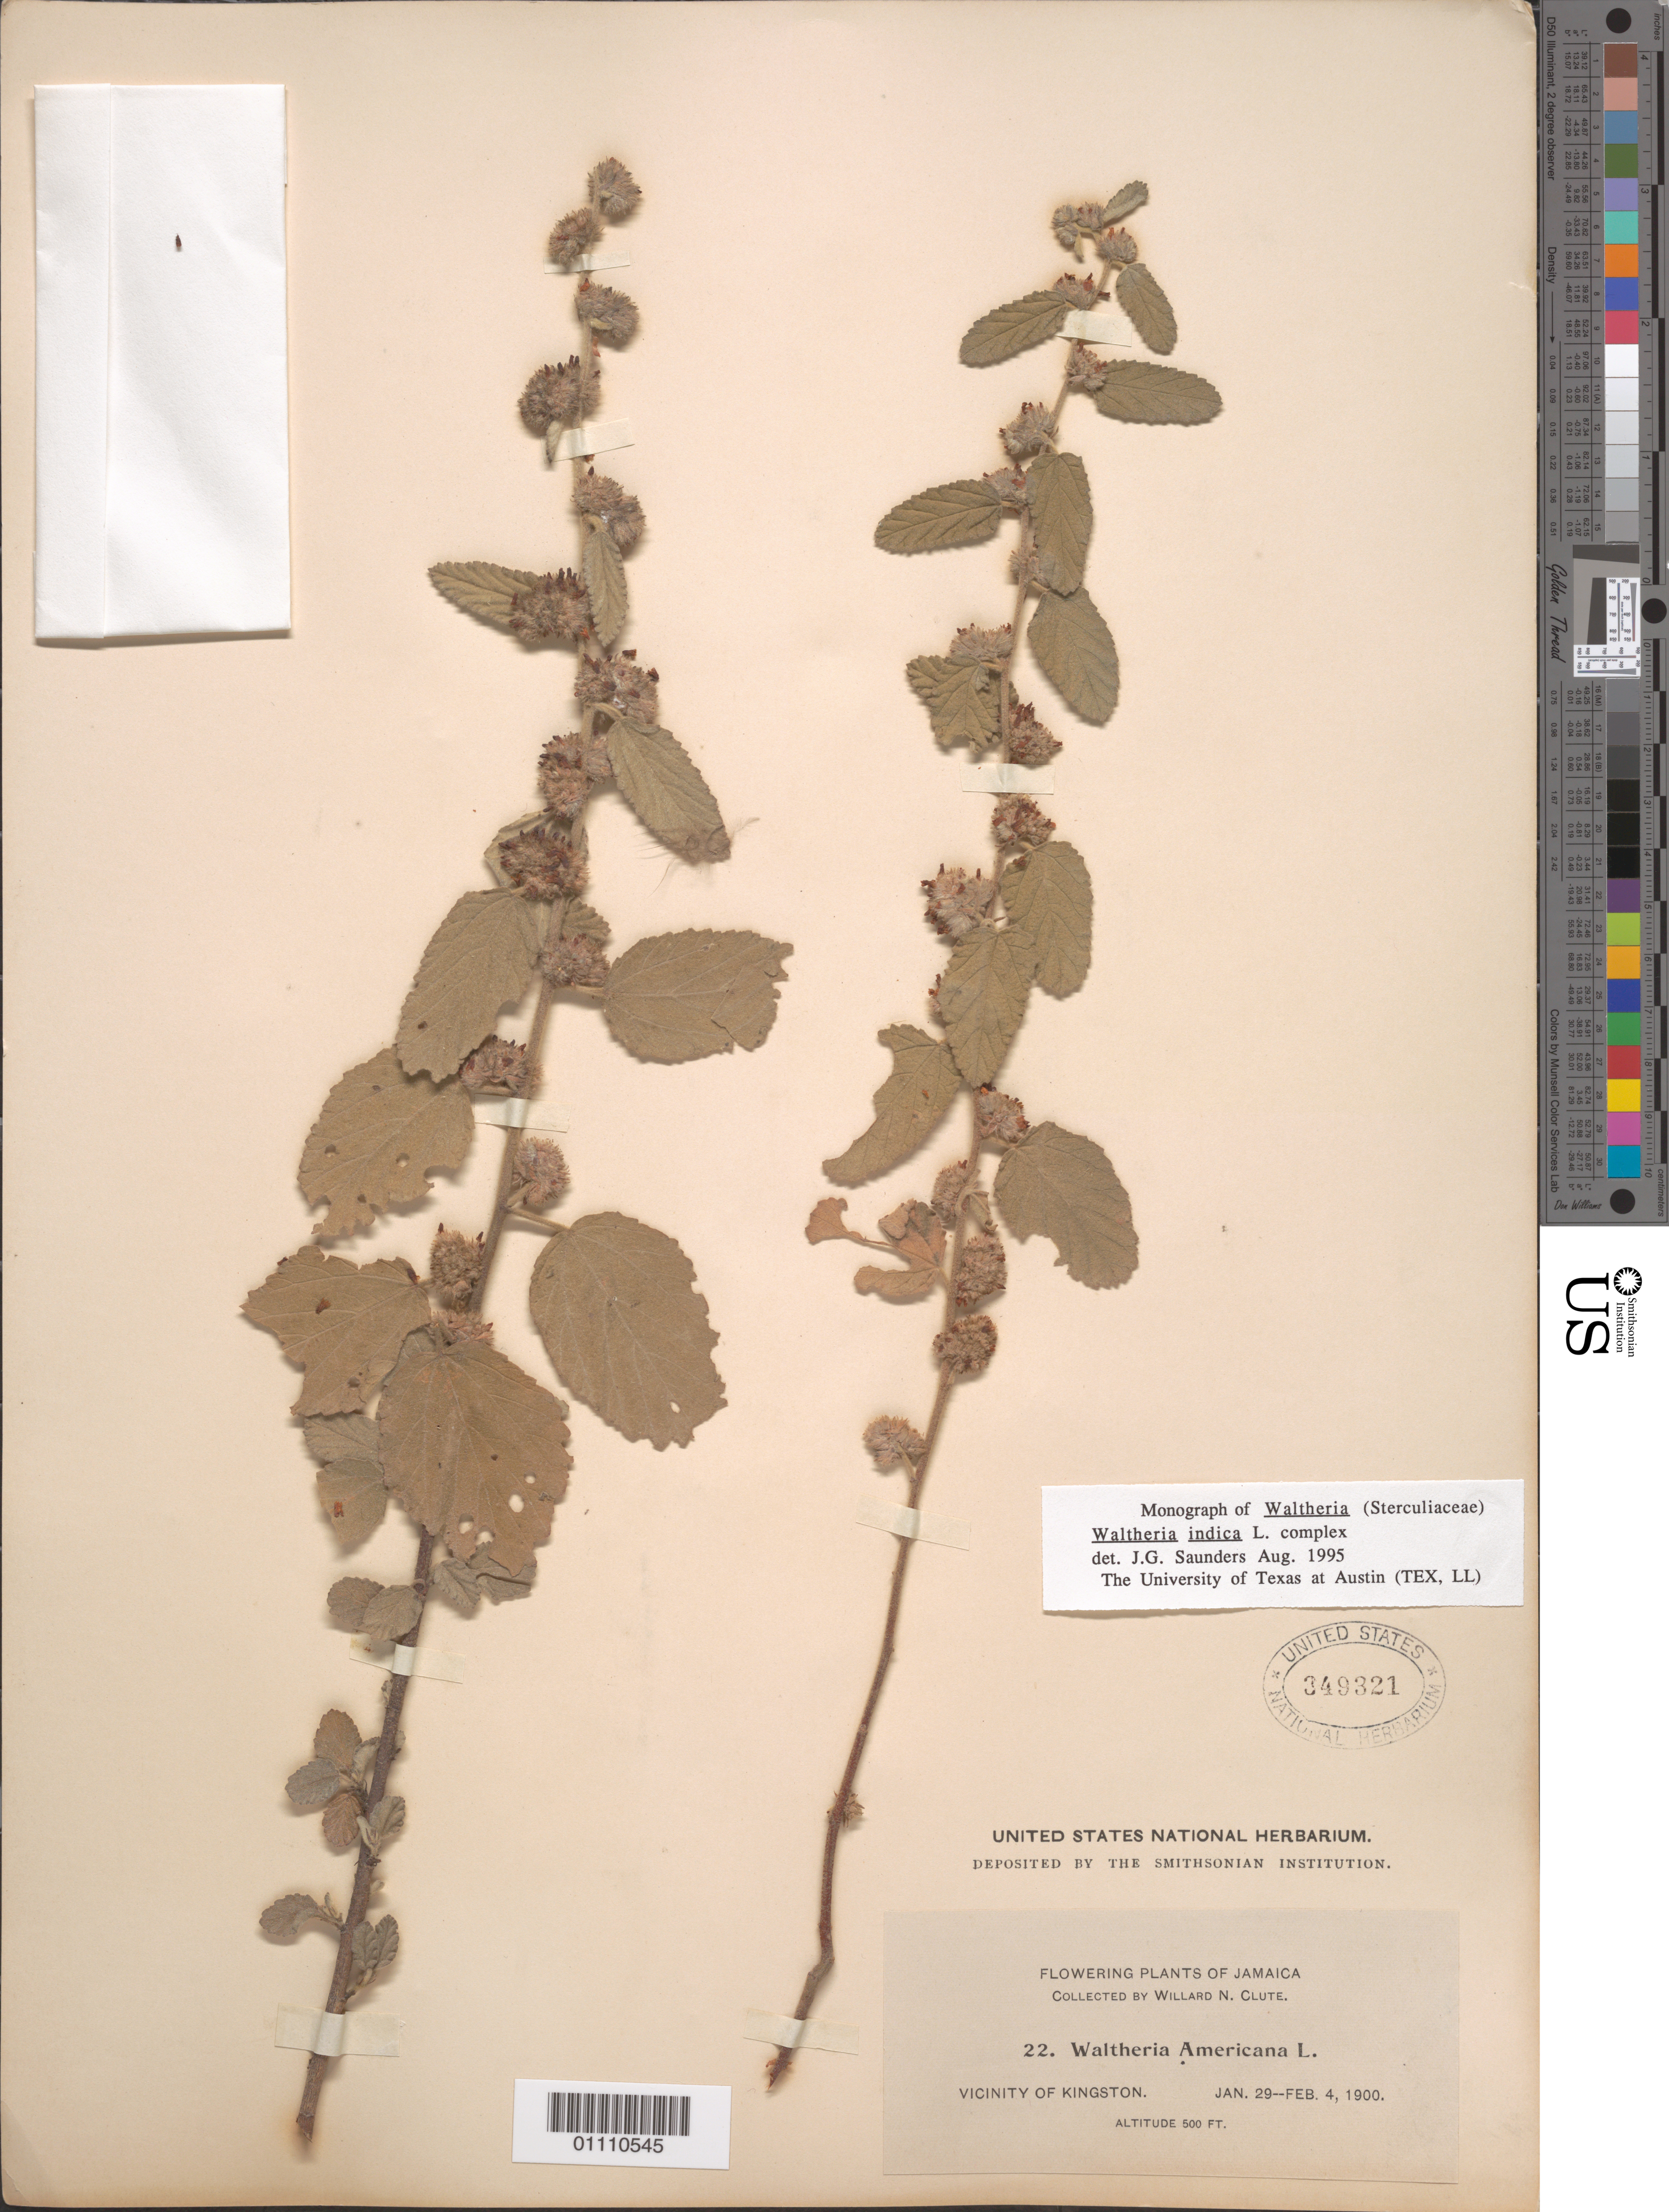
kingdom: Plantae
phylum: Tracheophyta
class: Magnoliopsida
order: Malvales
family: Malvaceae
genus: Waltheria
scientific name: Waltheria indica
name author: L.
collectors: W. N. Clute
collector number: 22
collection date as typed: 29 Jan 1900 to 04 Feb 1900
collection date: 1900-01-29/1900-02-04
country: Jamaica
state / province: Kingston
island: Jamaica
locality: Vicinity of Kingston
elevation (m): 152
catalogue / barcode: US 349321